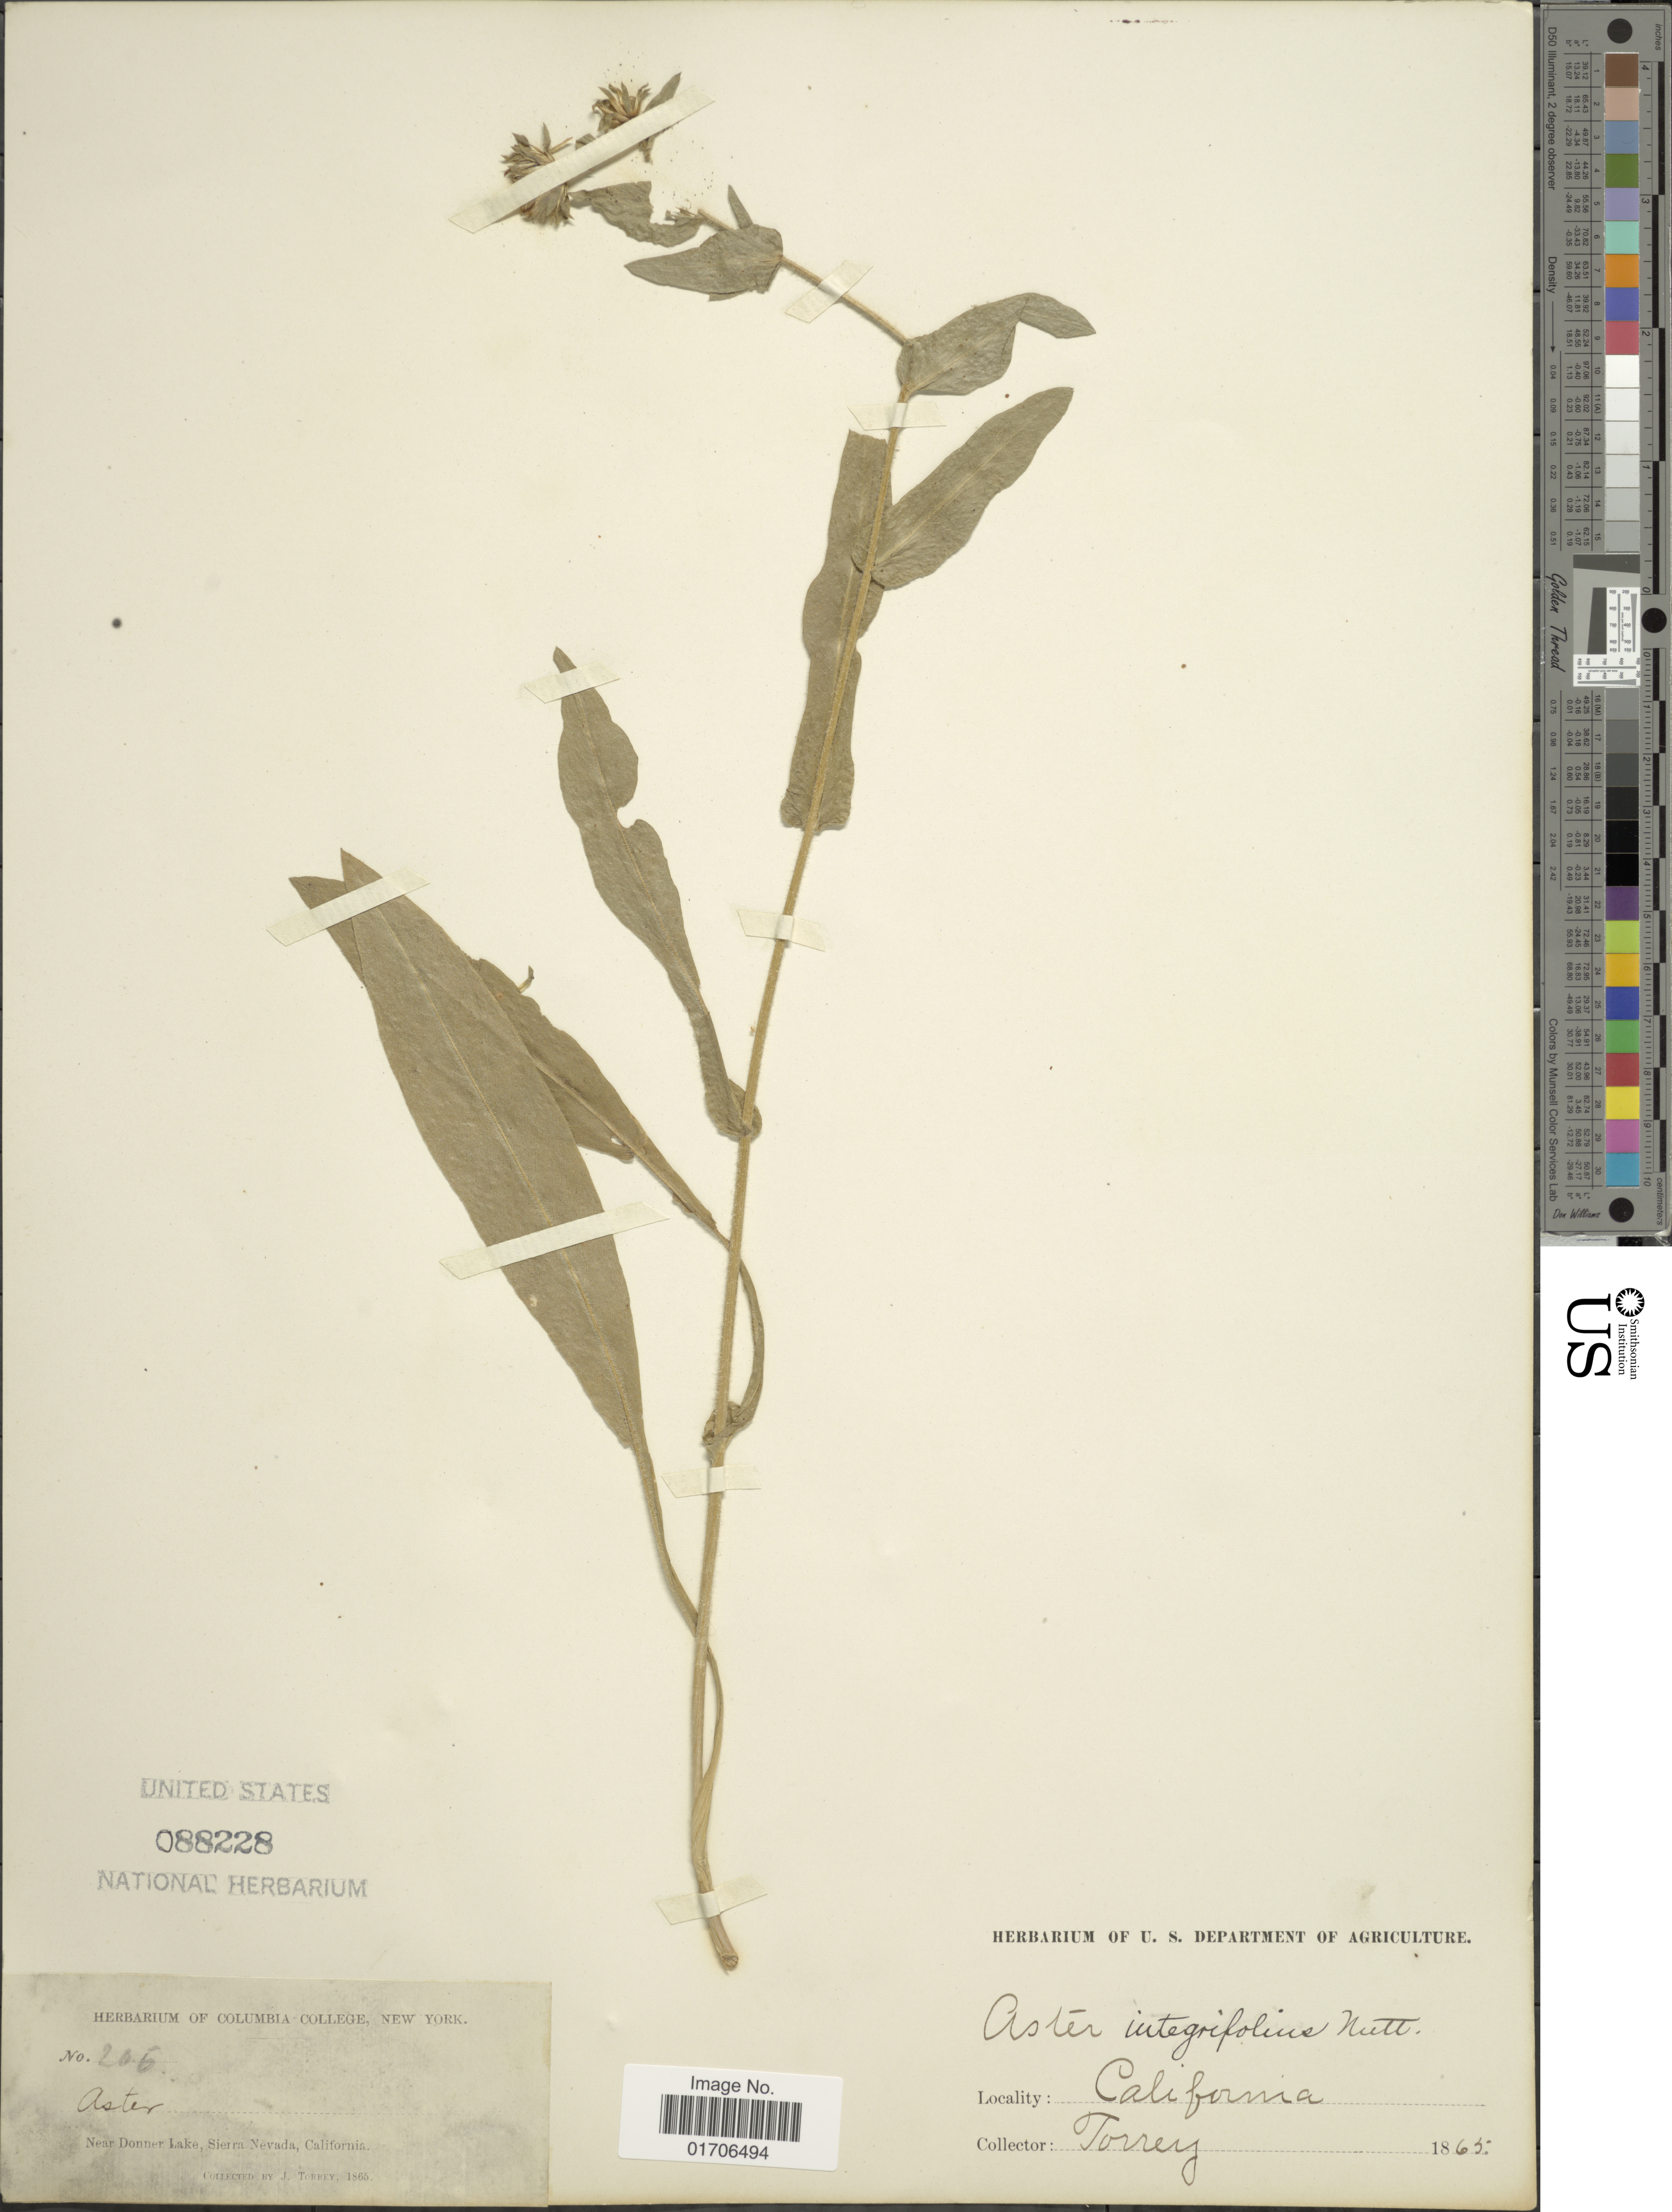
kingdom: Plantae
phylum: Tracheophyta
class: Magnoliopsida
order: Asterales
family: Asteraceae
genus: Eurybia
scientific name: Eurybia integrifolia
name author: (Nutt.) G.L. Nesom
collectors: J. Torrey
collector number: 206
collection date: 1865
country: United States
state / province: California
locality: Near Donner Lake, Sierra Nevada.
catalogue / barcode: US 88228